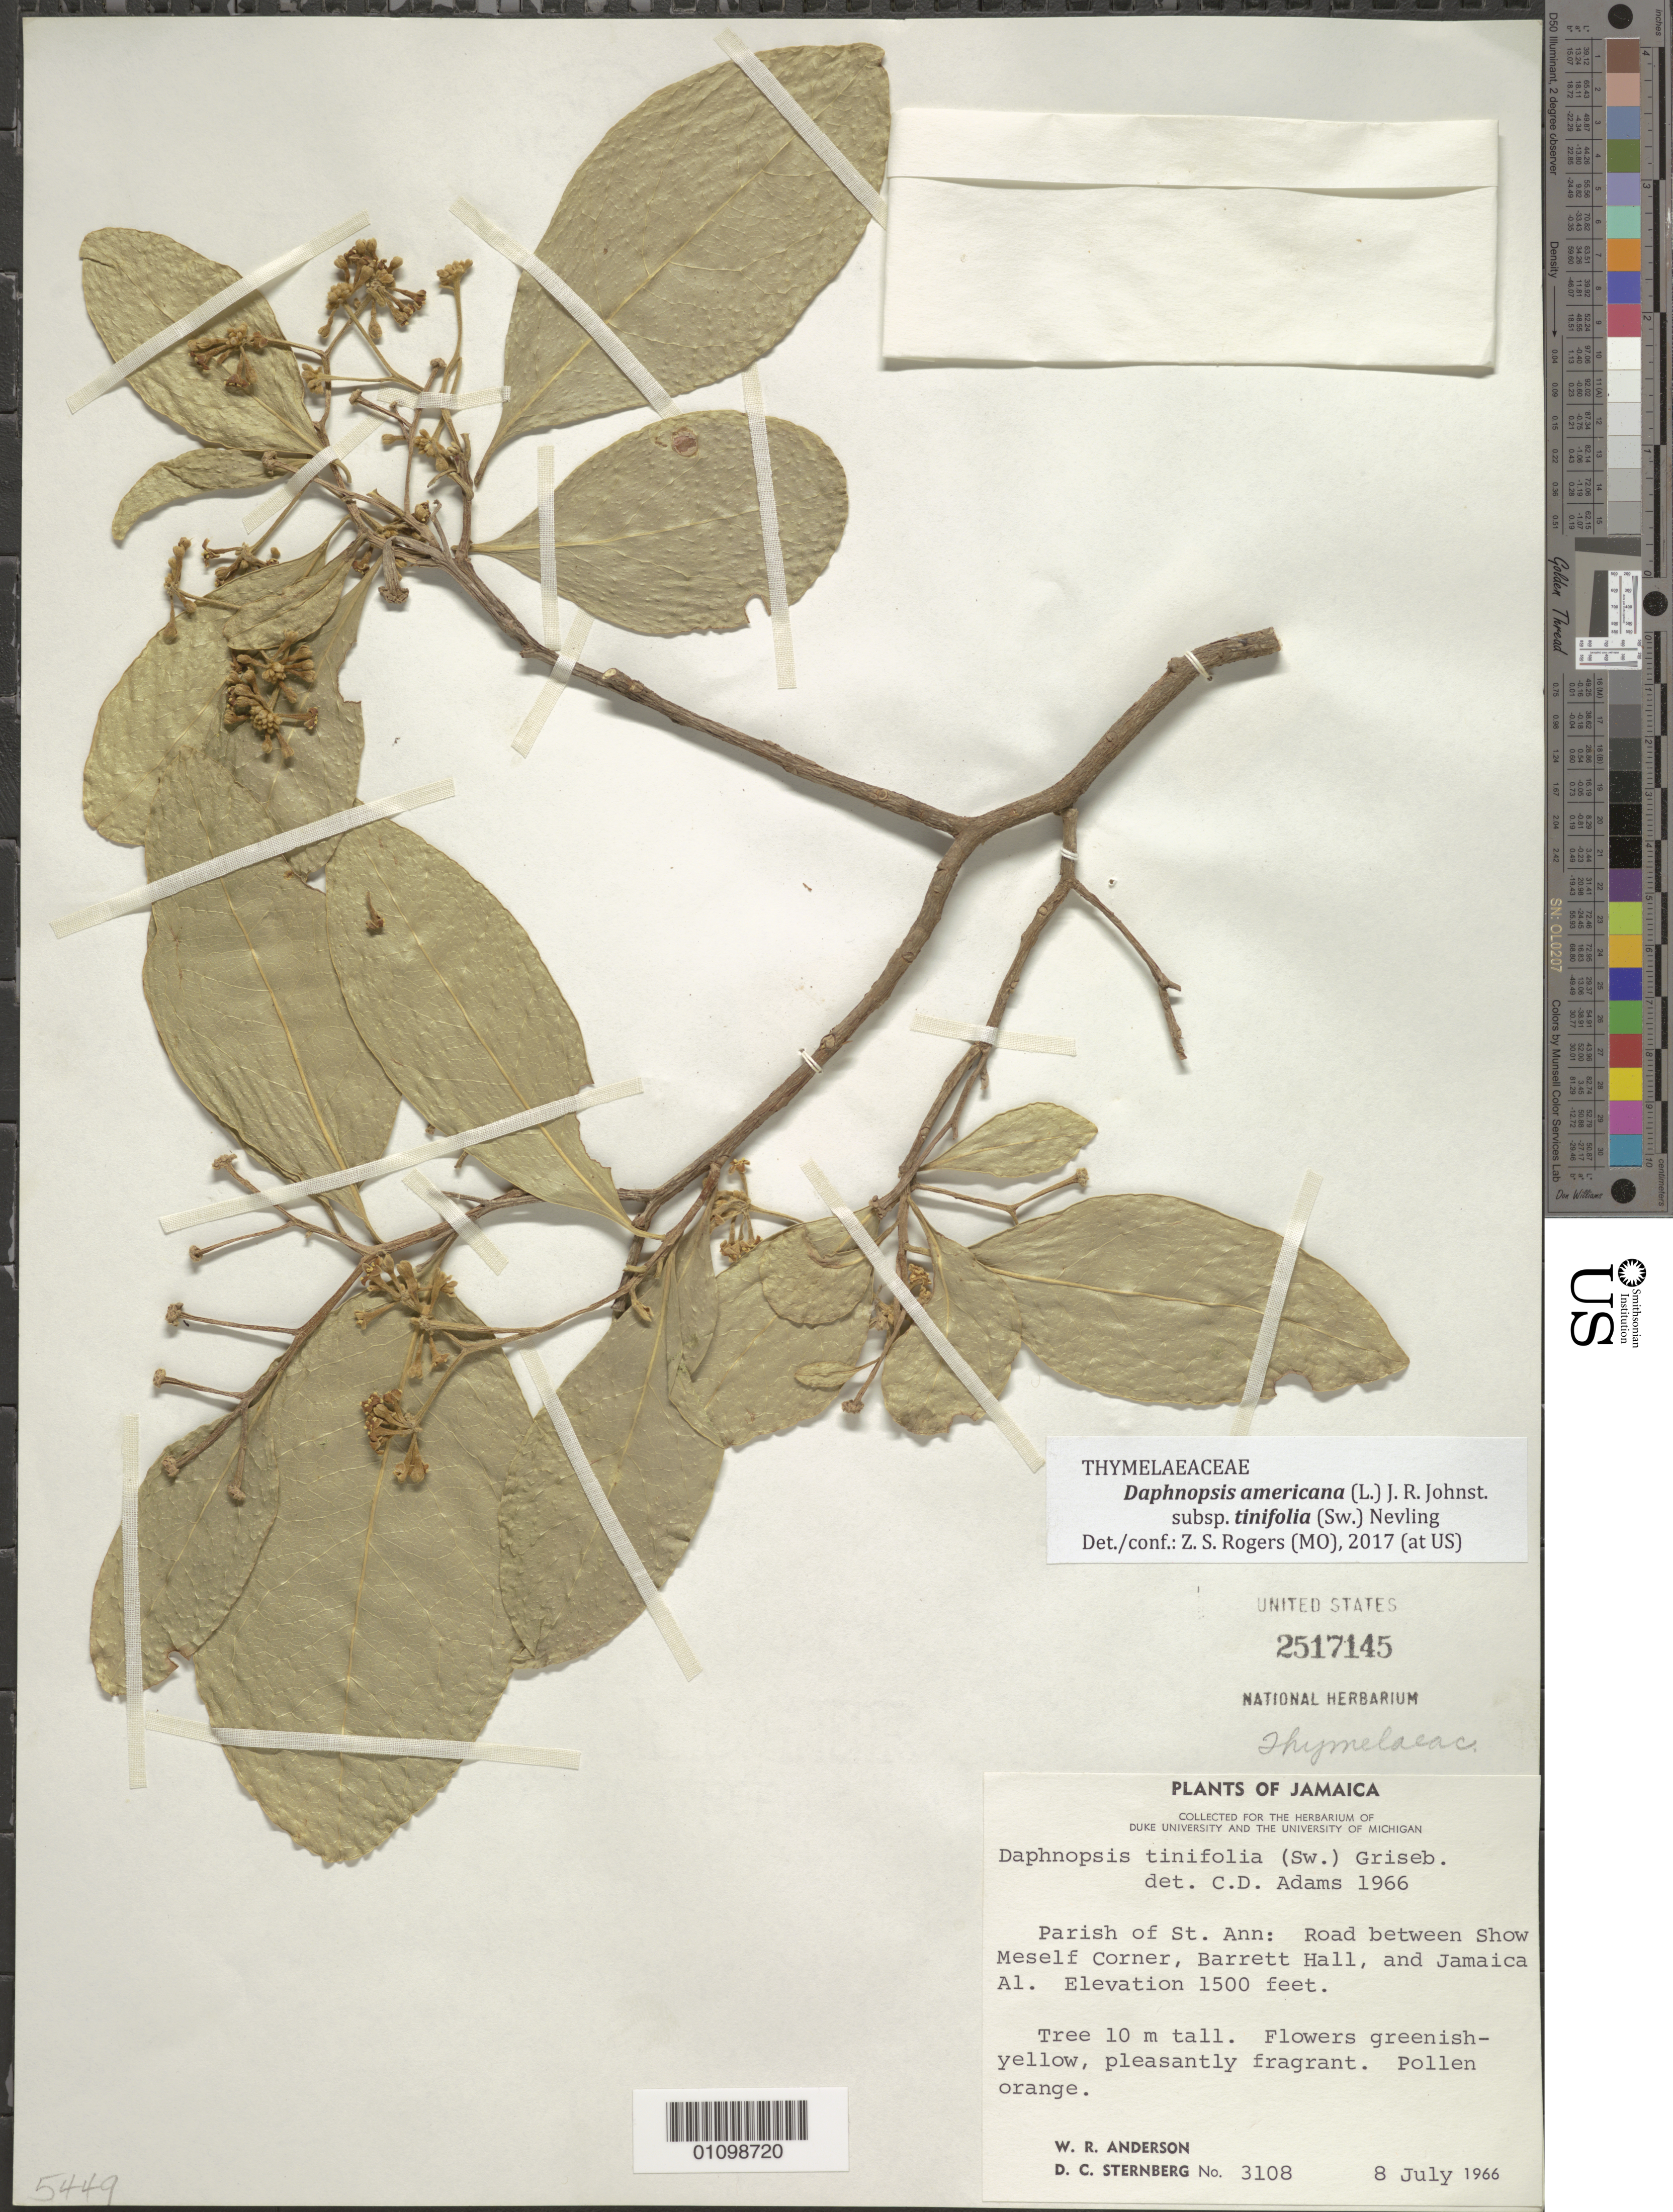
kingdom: Plantae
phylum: Tracheophyta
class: Magnoliopsida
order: Malvales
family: Thymelaeaceae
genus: Daphnopsis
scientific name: Daphnopsis americana subsp. tinifolia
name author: (Sw.) Nevling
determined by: Rogers, Z. S.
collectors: W. R. Anderson & D. Sternberg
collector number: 3108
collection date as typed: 08 Jul 1966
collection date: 1966-07-08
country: Jamaica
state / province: Saint Ann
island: Jamaica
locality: Road between Show Meself Corner, Barrett Hall, and Jamaica.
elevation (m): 457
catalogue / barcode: US 2517145